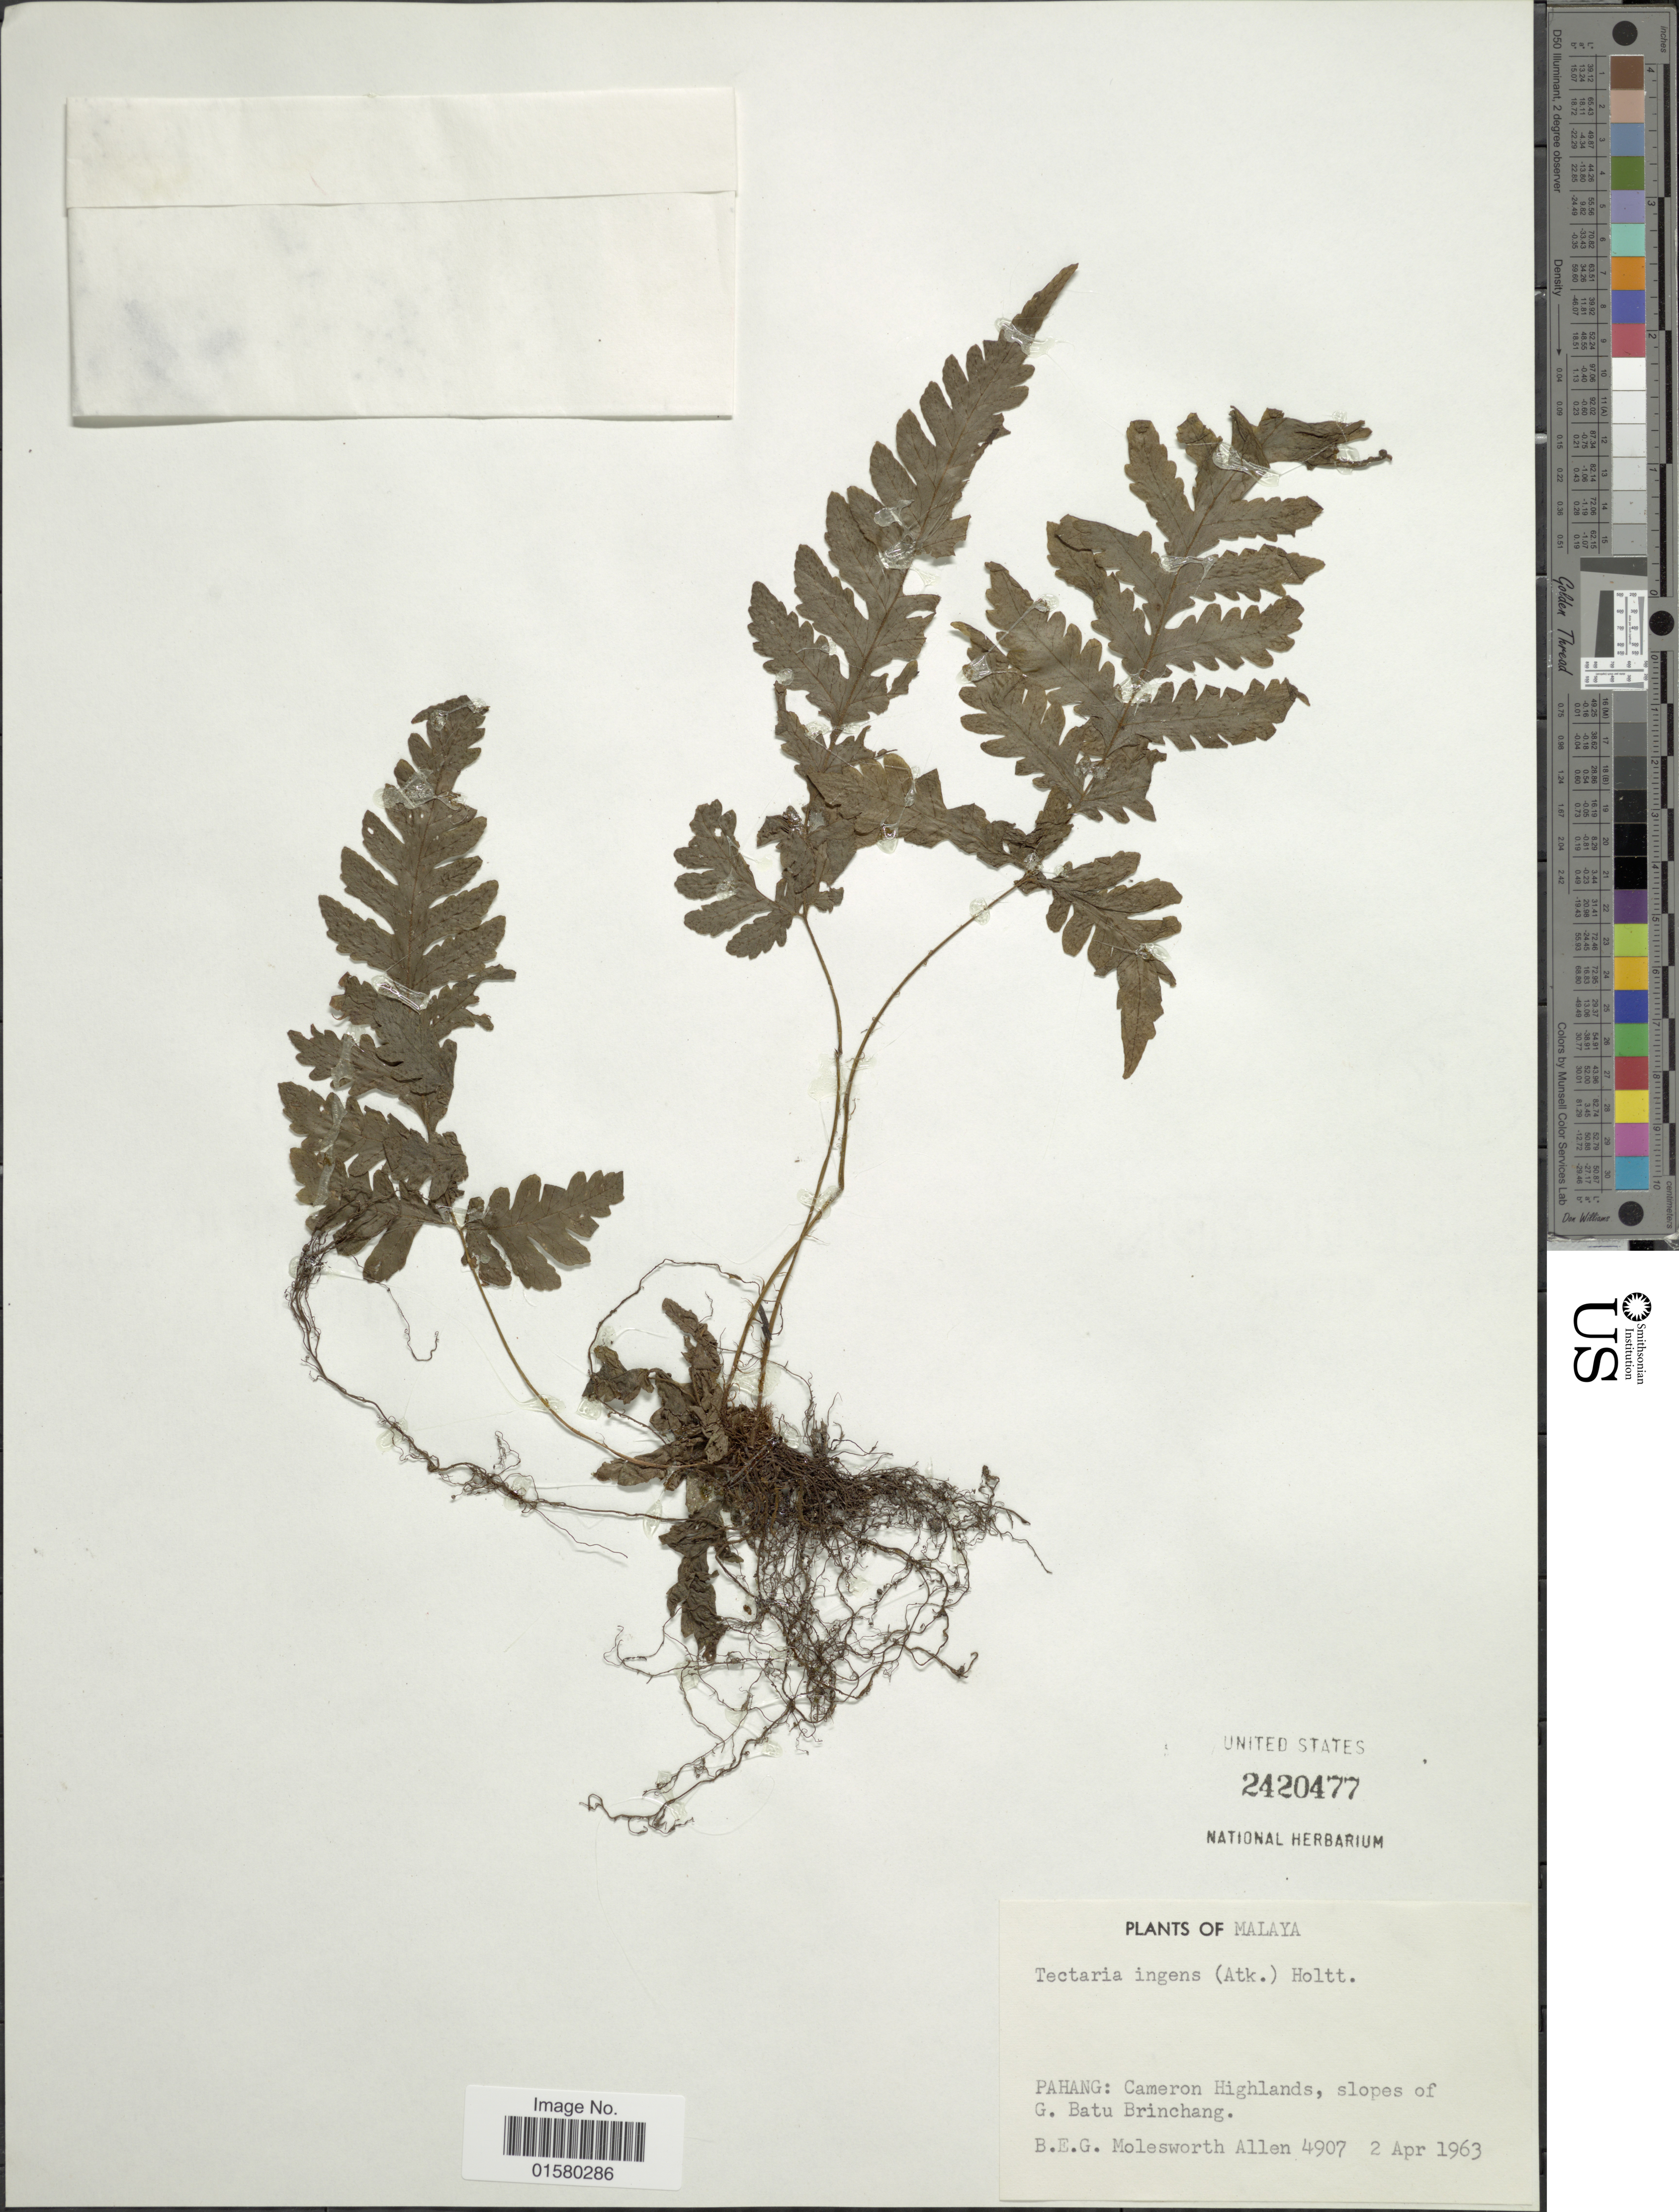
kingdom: Plantae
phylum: Tracheophyta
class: Polypodiopsida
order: Polypodiales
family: Tectariaceae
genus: Tectaria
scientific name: Tectaria ingens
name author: (Atk. ex C.B. Clarke)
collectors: B. E. G. Molesworth-Allen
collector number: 4907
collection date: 1963-04-02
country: Malaysia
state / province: Pahang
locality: Malaya, Pahang: Cameron Highlands, slopes of G. Batu Brinchang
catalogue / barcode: US 2420477